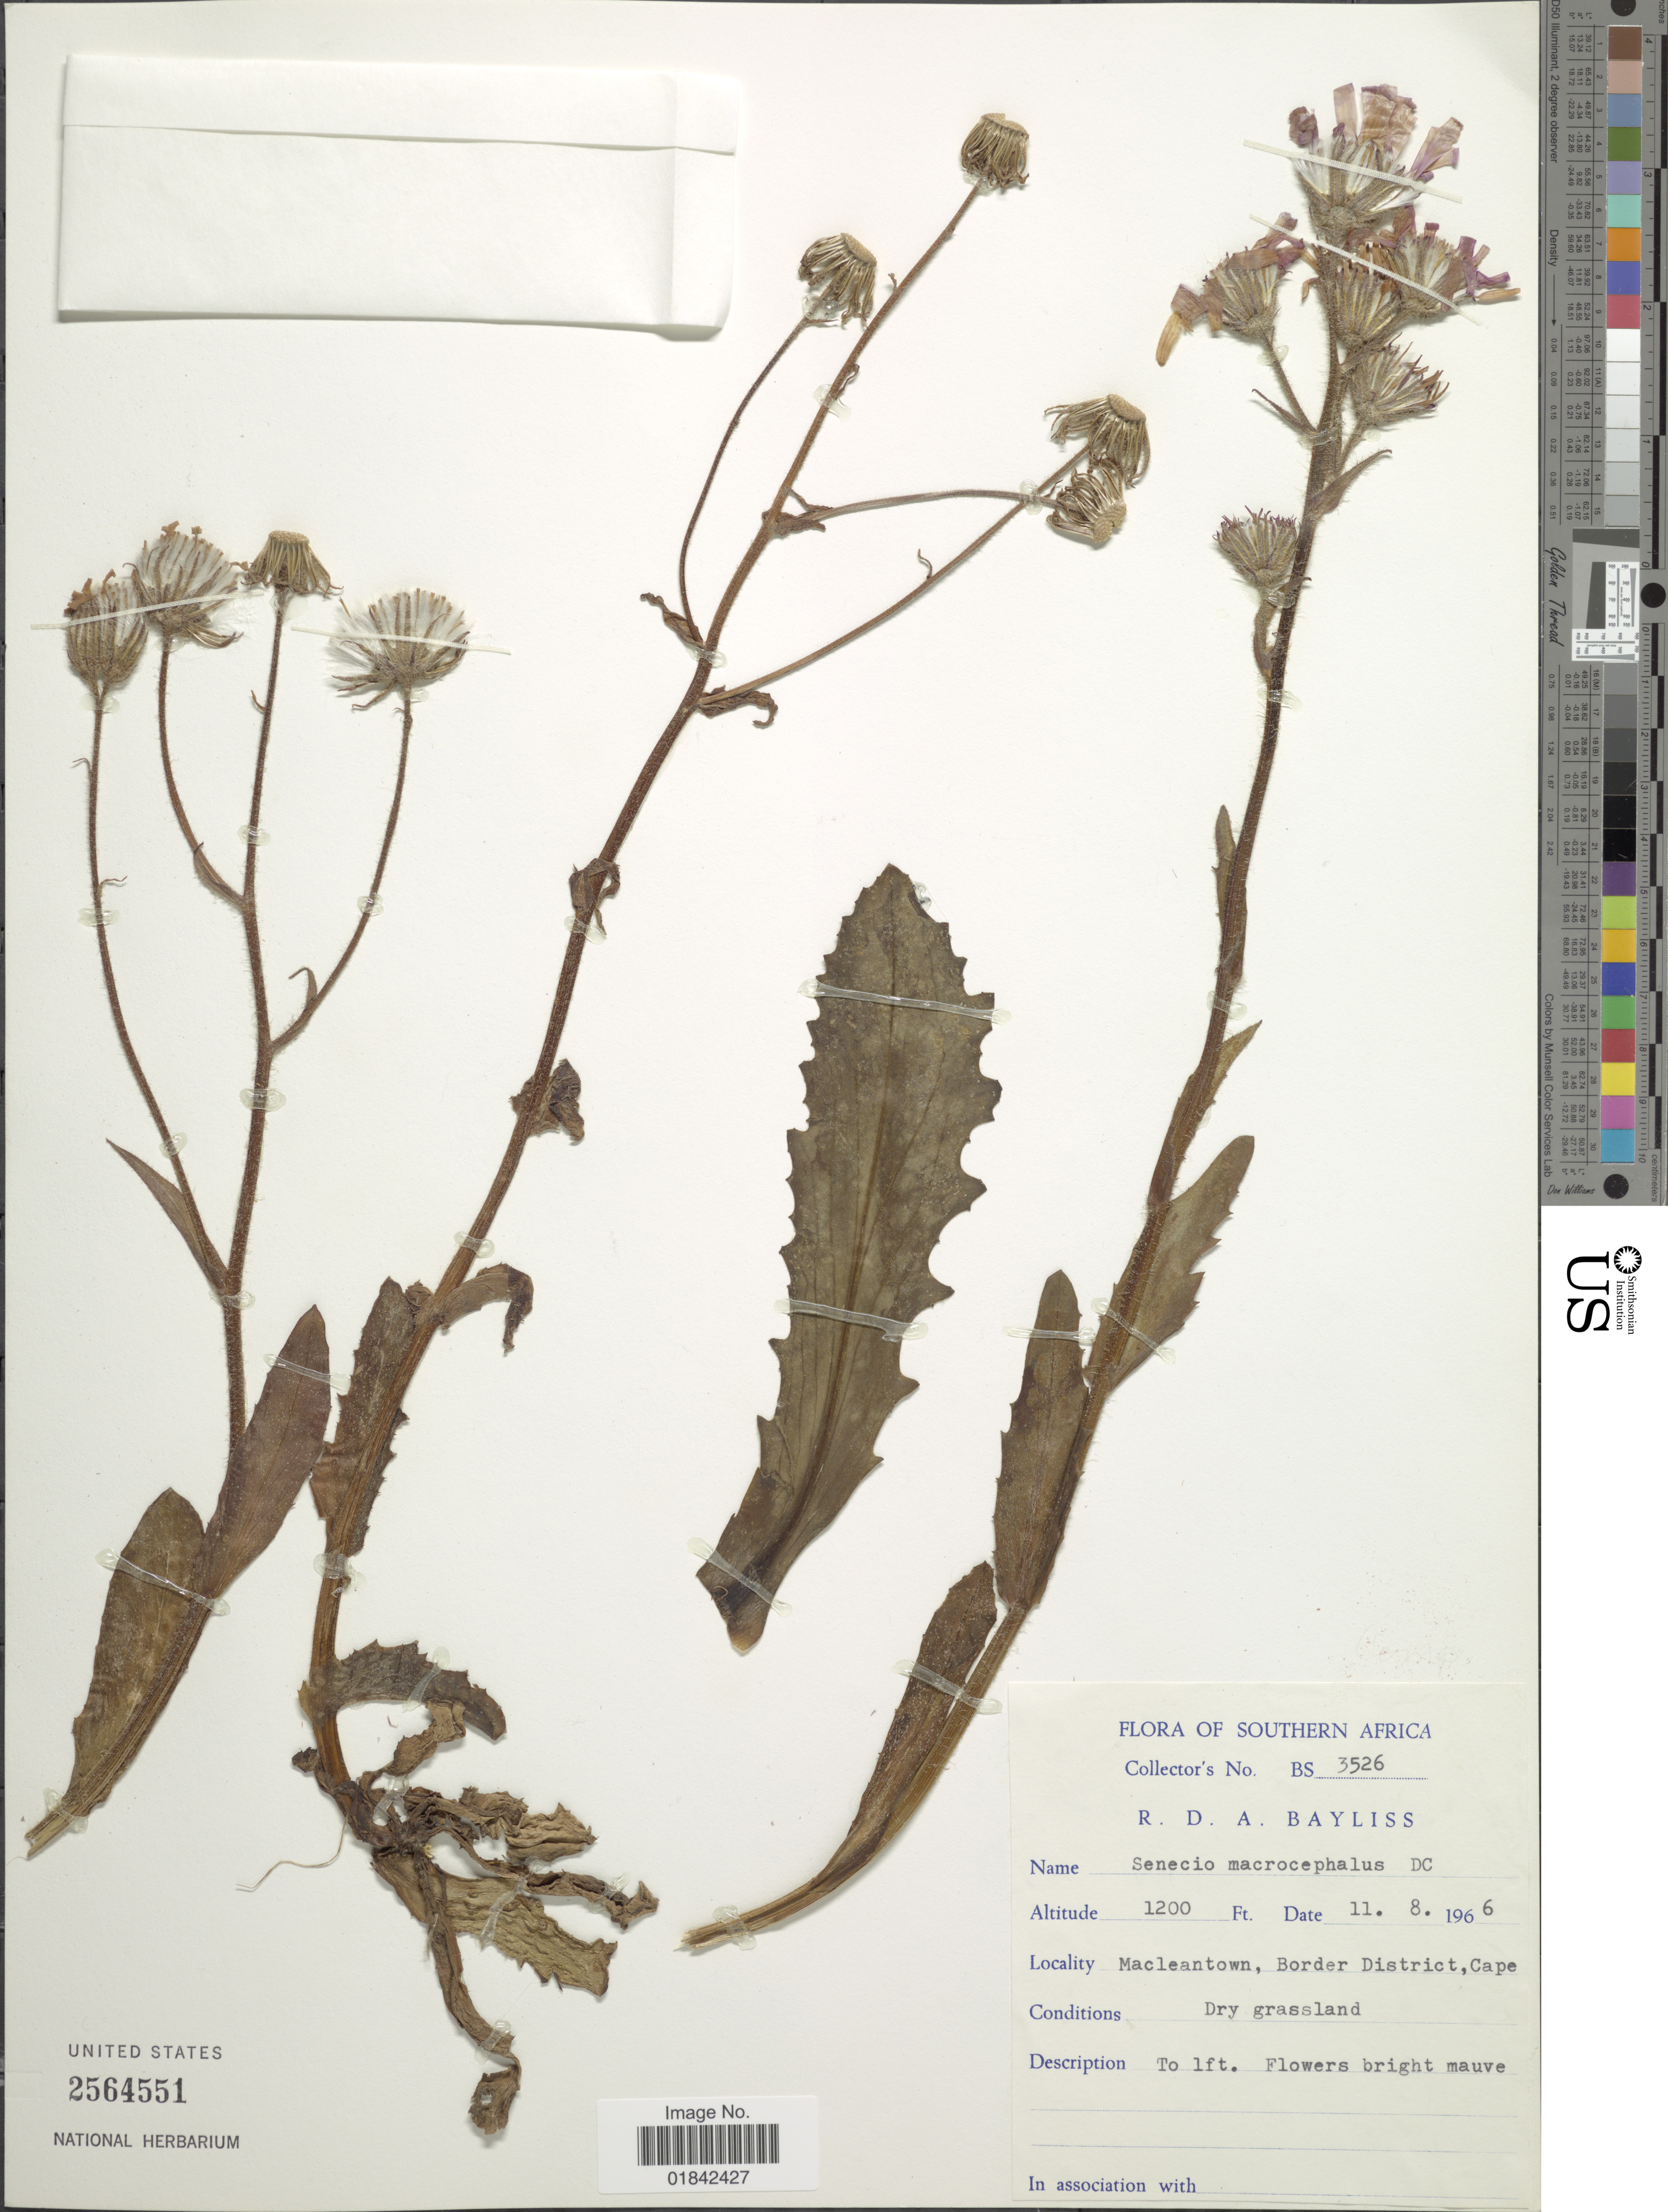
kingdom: Plantae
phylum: Tracheophyta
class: Magnoliopsida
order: Asterales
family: Asteraceae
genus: Senecio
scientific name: Senecio macrocephalus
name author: DC.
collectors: R. Bayliss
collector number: BS3526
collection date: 1966-08-11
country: South Africa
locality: Southern Africa, Macleantown, Border District, Cape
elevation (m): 366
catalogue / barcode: US 2564551